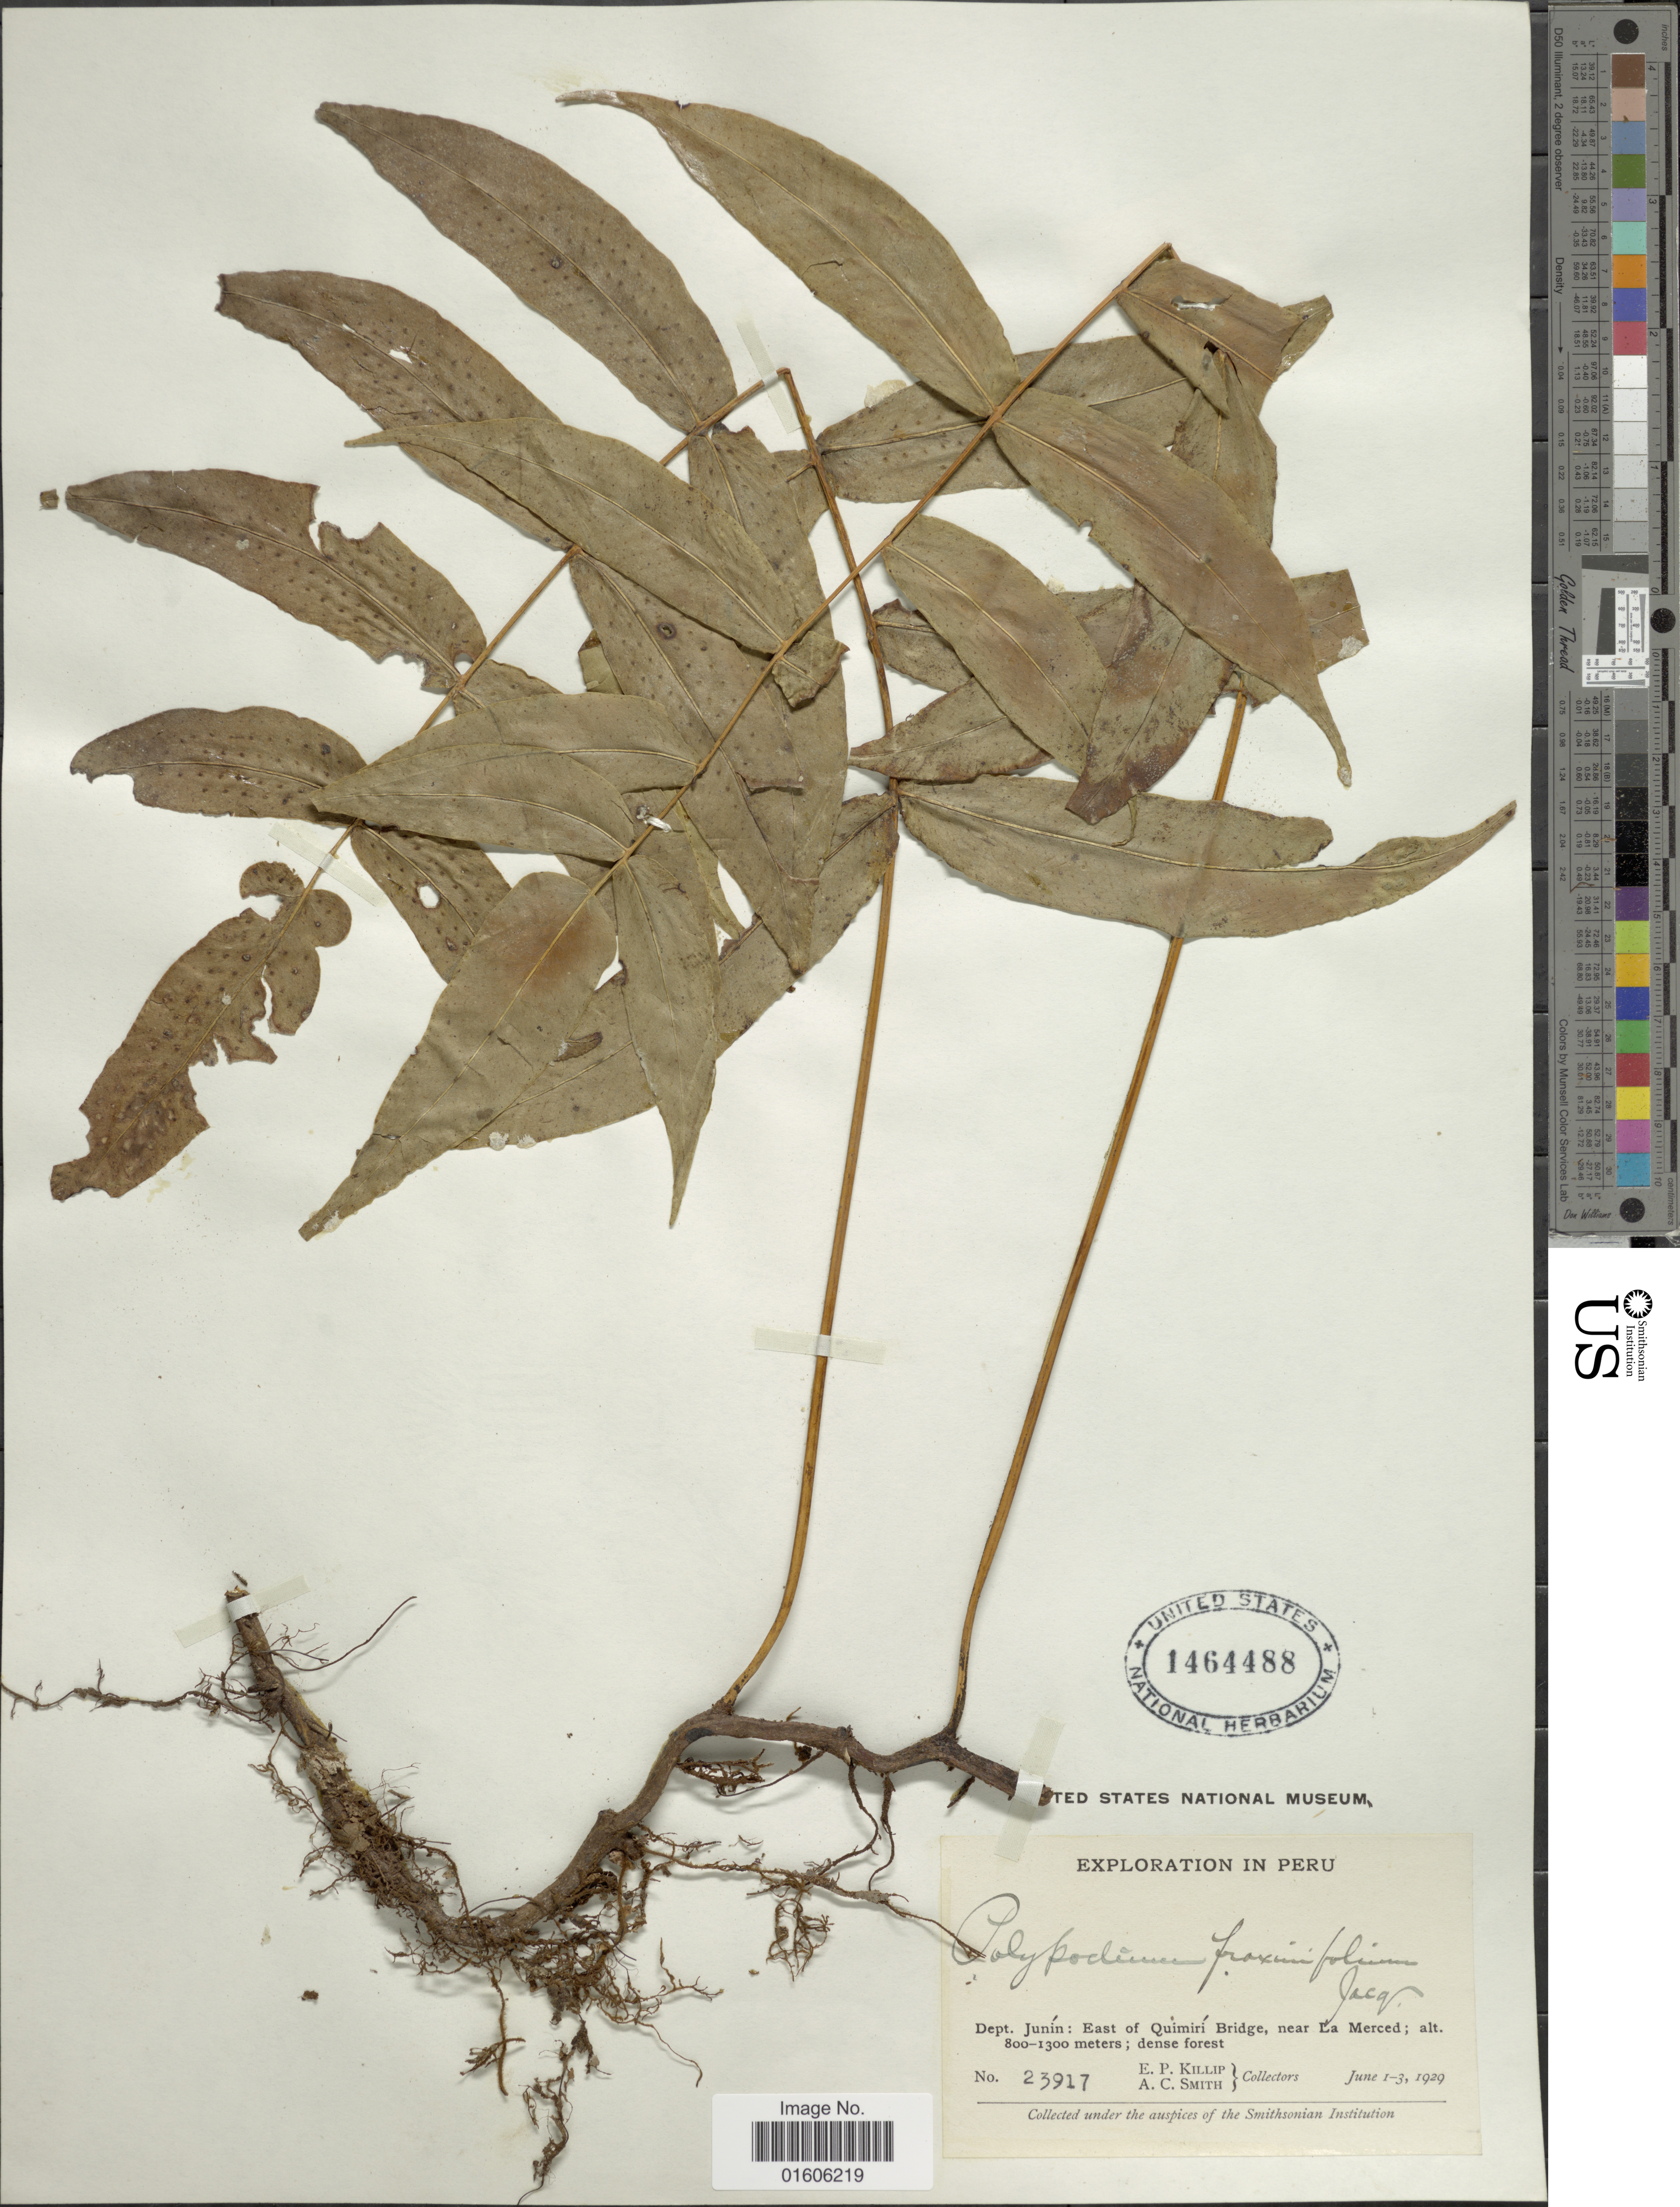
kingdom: Plantae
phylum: Tracheophyta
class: Polypodiopsida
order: Polypodiales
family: Polypodiaceae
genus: Serpocaulon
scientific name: Serpocaulon fraxinifolium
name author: (Jacq.) A.R. Sm.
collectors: E. P. Killip & A. C. Smith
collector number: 23917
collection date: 1929-06-01/1929-06-03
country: Peru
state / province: Junín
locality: Dept. Junín: East of Quimirí Bridge, near La Merced.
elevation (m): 800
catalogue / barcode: US 1464488